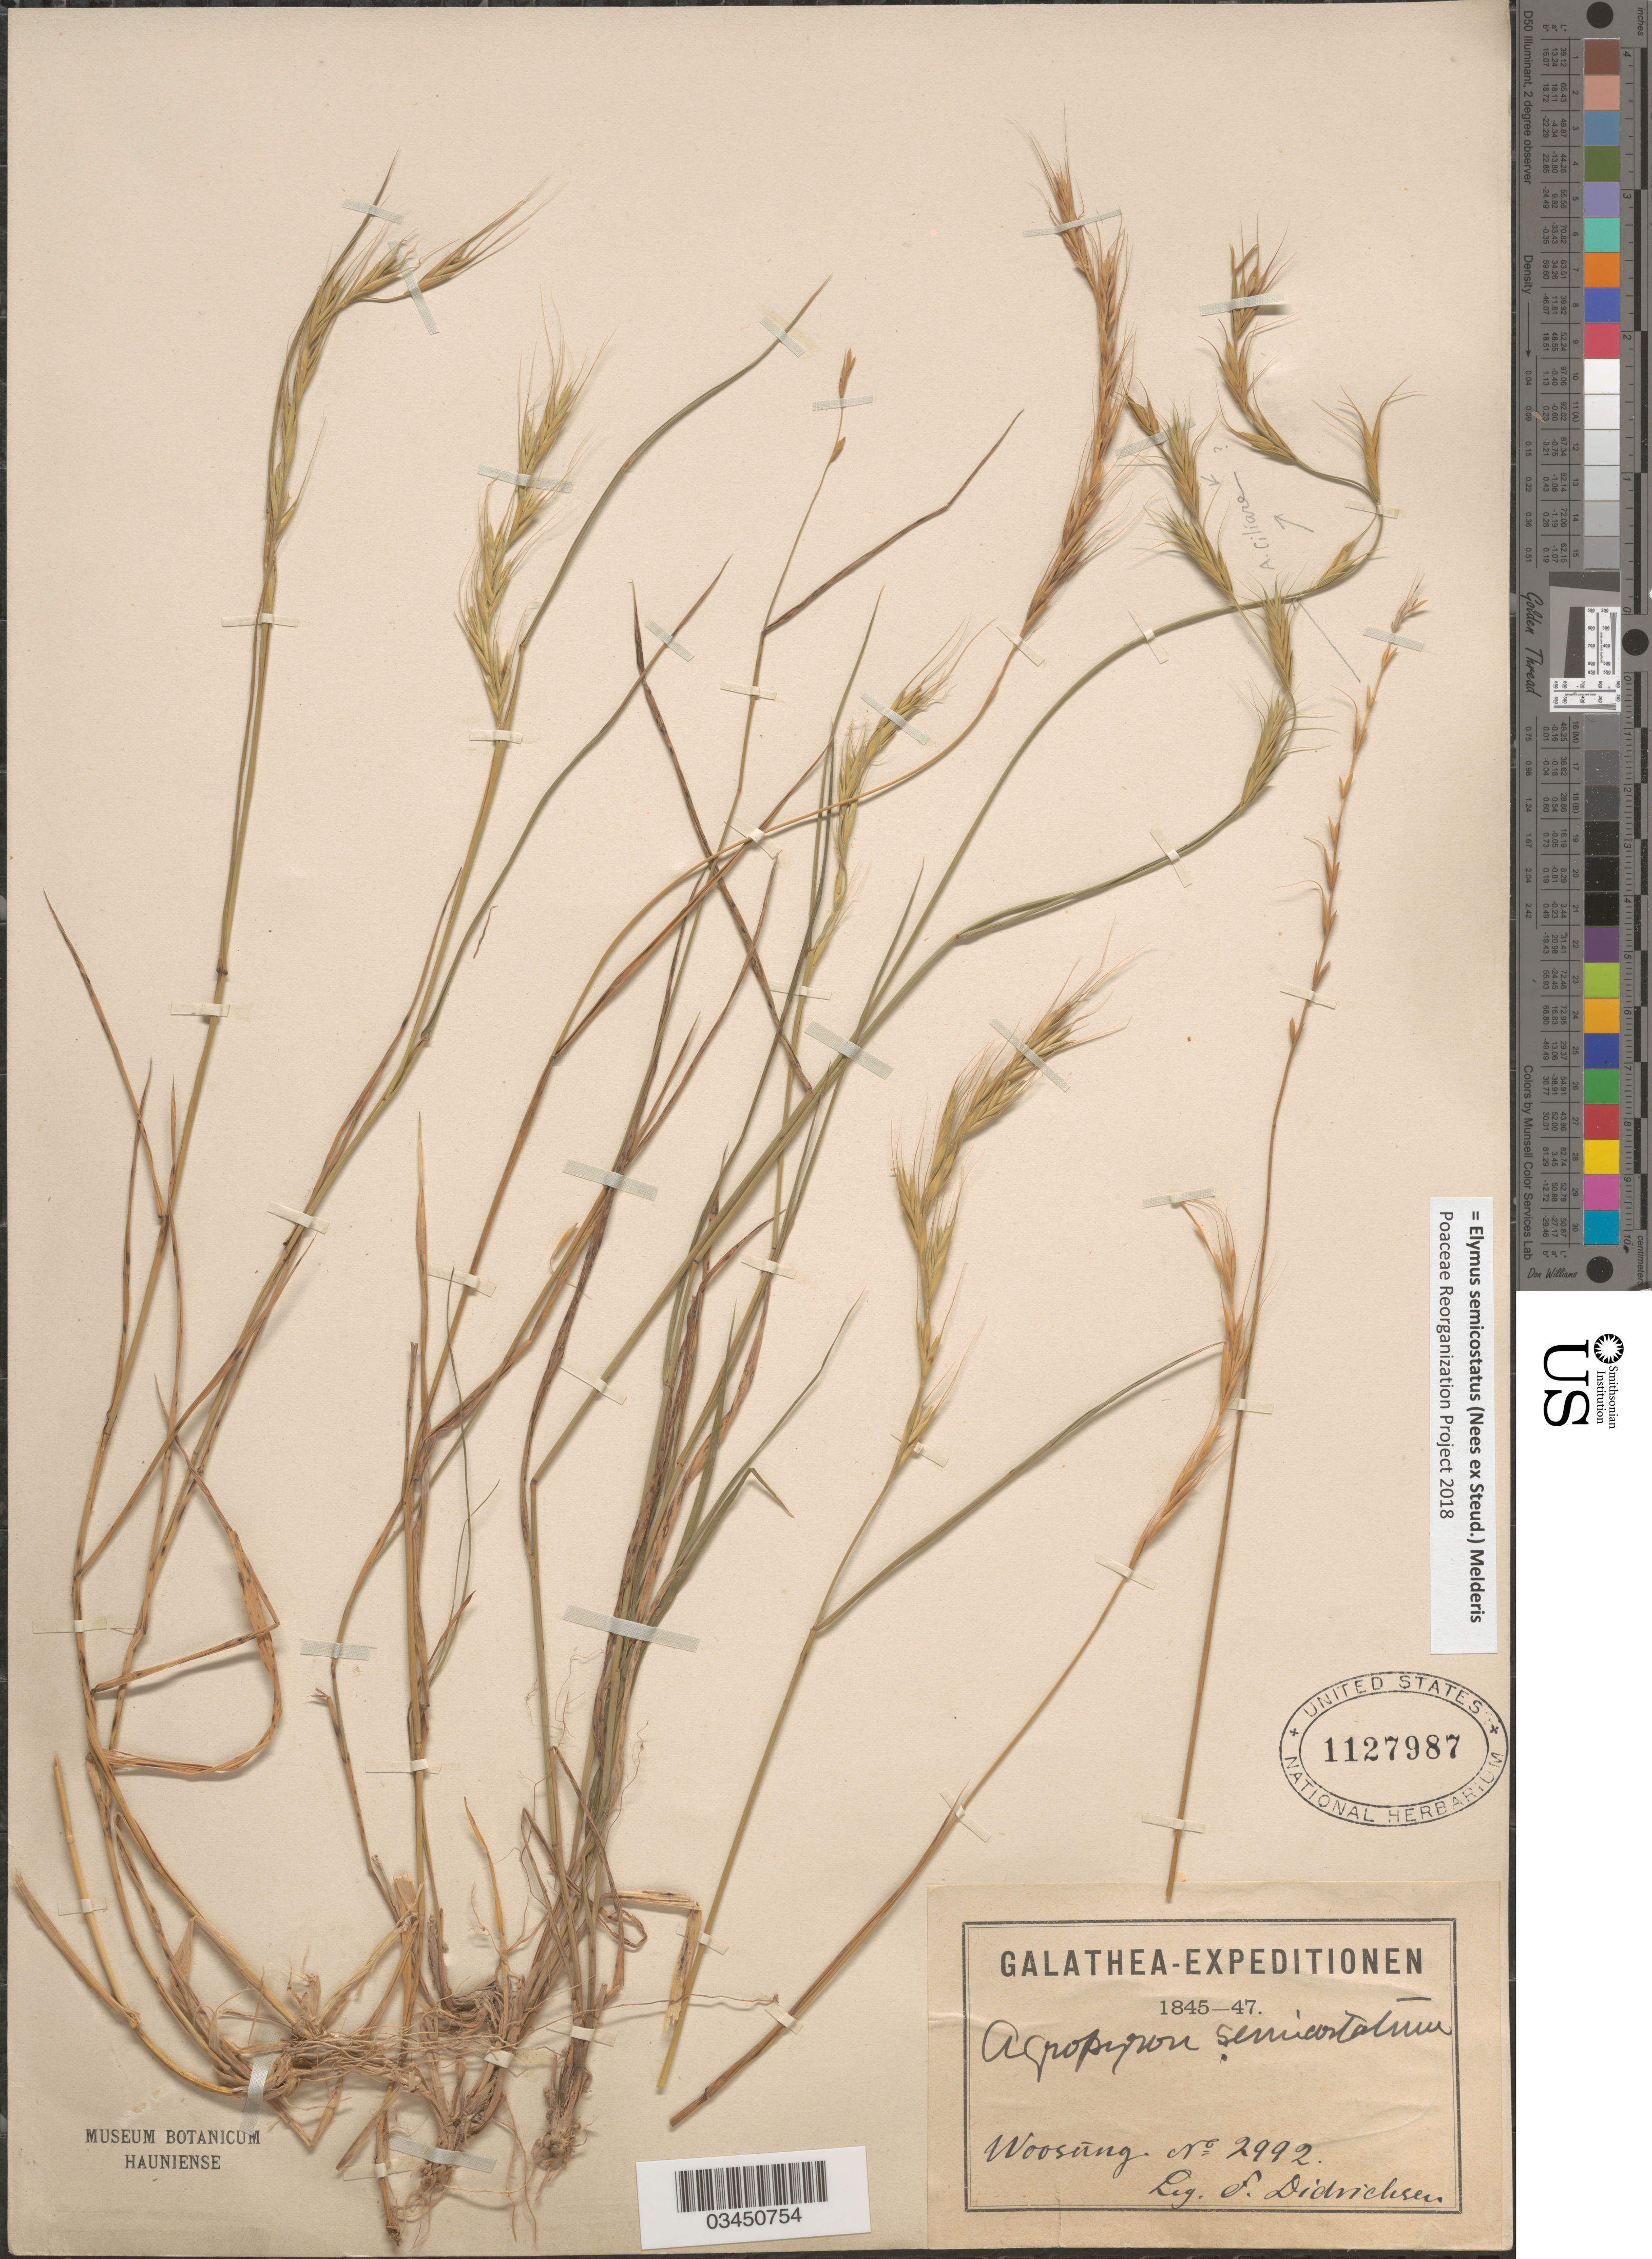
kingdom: Plantae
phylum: Tracheophyta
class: Liliopsida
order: Poales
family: Poaceae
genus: Elymus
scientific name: Elymus semicostatus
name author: (Nees ex Steud.) Melderis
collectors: F. Didrichsen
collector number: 2992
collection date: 1845/1847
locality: Galathea-Expeditionen. Woosung.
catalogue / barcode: US 1127987